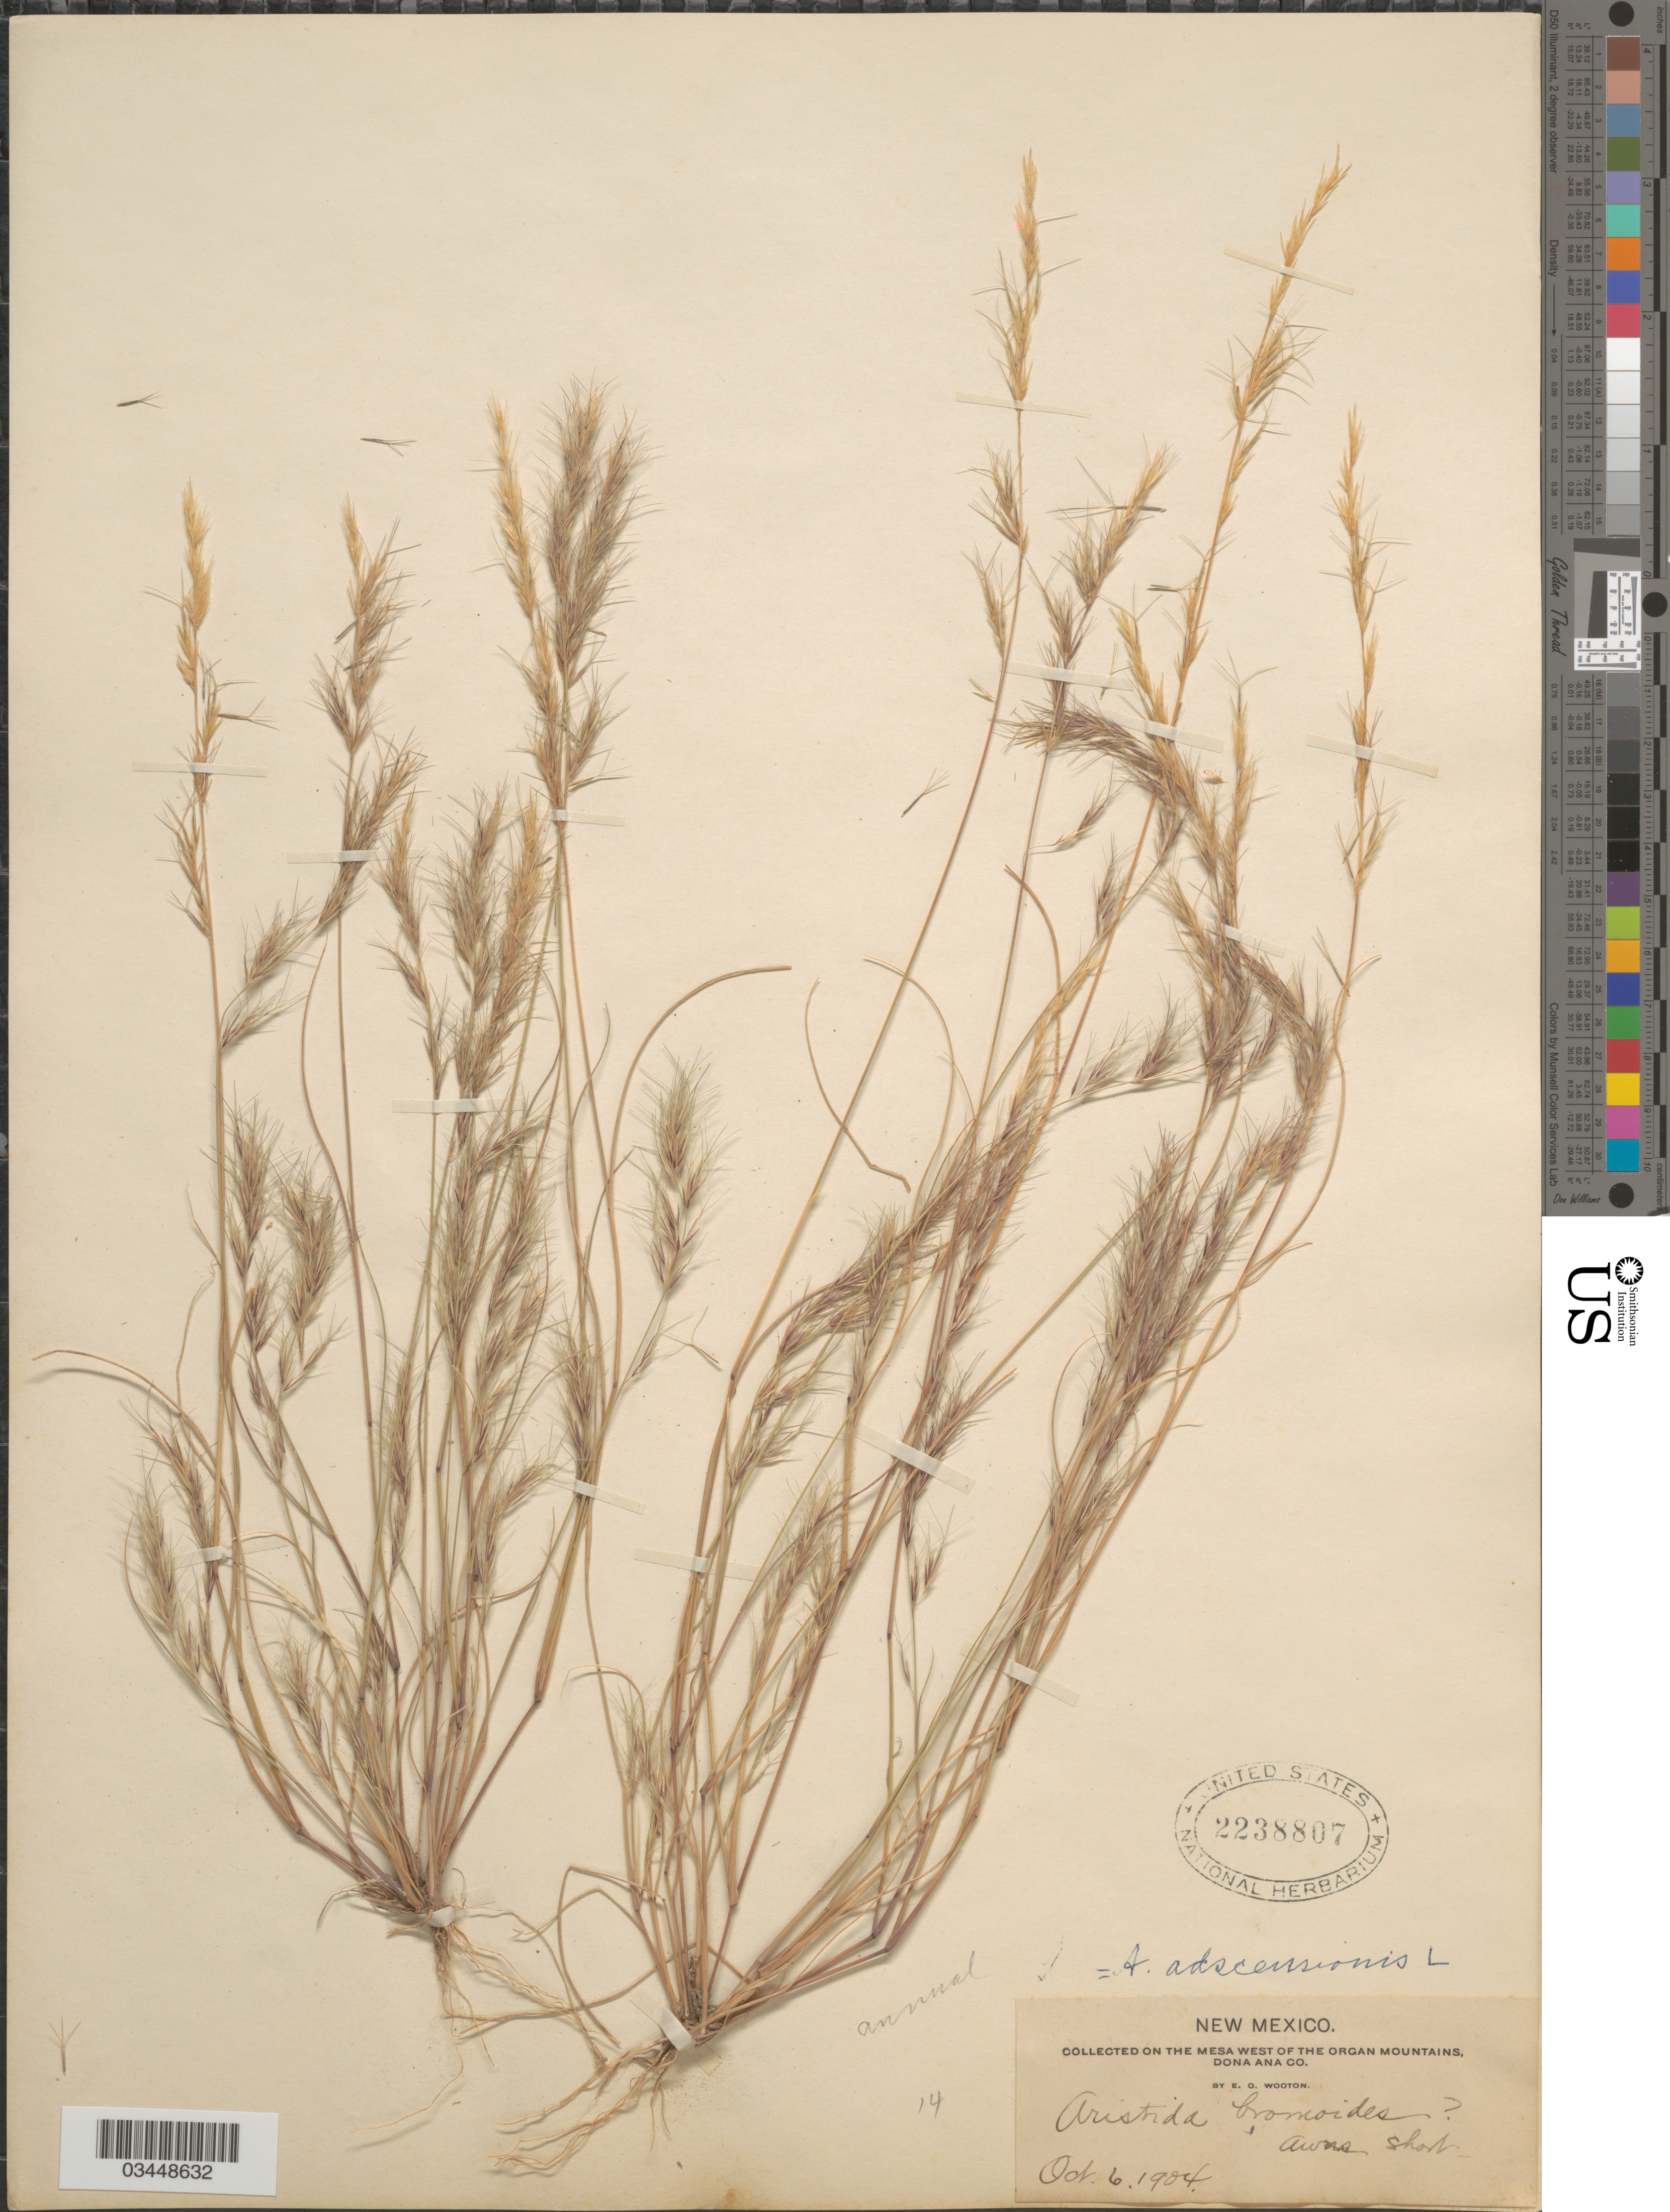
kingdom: Plantae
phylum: Tracheophyta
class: Liliopsida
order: Poales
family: Poaceae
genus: Aristida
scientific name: Aristida adscensionis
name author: L.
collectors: E. O. Wooton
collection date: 1904-10-06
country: United States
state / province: New Mexico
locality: On the mesa west of the Organ Mountains, Dona Ana Co.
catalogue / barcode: US 2238807